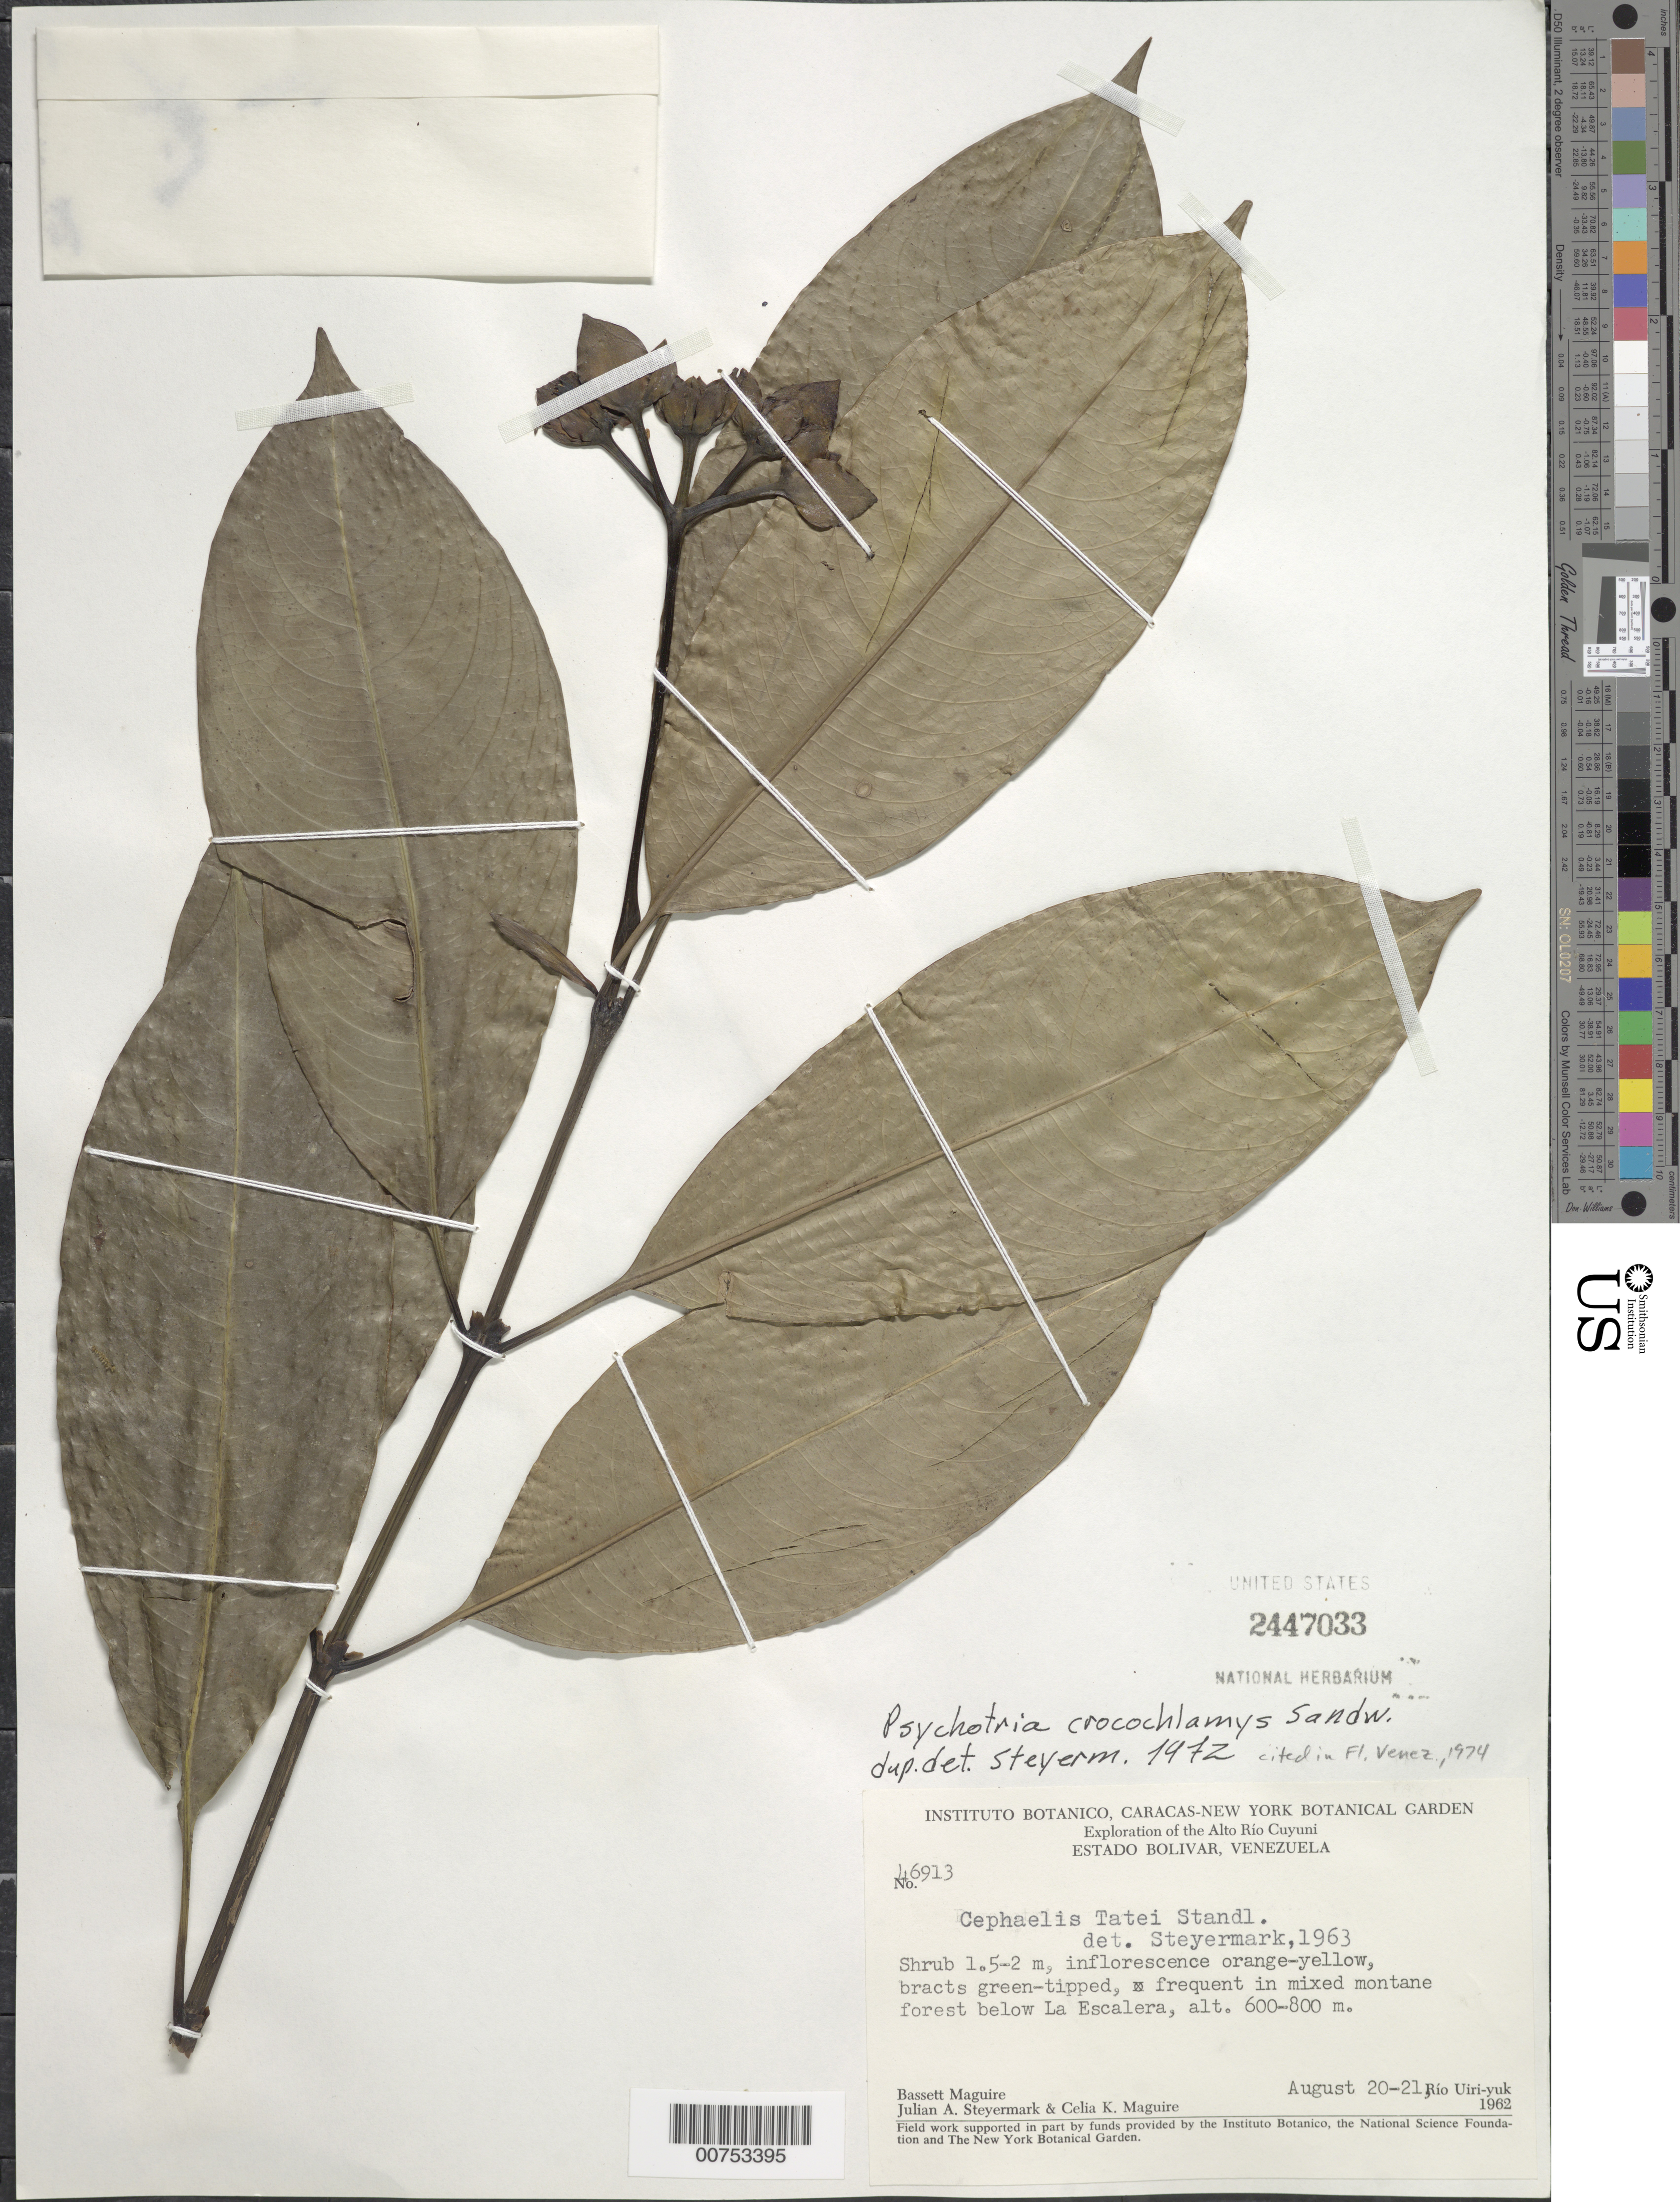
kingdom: Plantae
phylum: Tracheophyta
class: Magnoliopsida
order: Gentianales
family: Rubiaceae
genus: Psychotria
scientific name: Psychotria crocochlamys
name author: Sandwith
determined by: Steyermark, Julian A., (VEN)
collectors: B. Maguire, C. K. Maguire & J. Steyermark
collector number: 46913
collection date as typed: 20-Aug-62 to 21-Aug-62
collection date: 1962-08-20/1962-08-21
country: Venezuela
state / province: Bolívar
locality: Alto Río Cuyuni, Río Uiri-yuk, La Escalera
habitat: Mixed montane forest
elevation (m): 600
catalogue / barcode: US 2447033